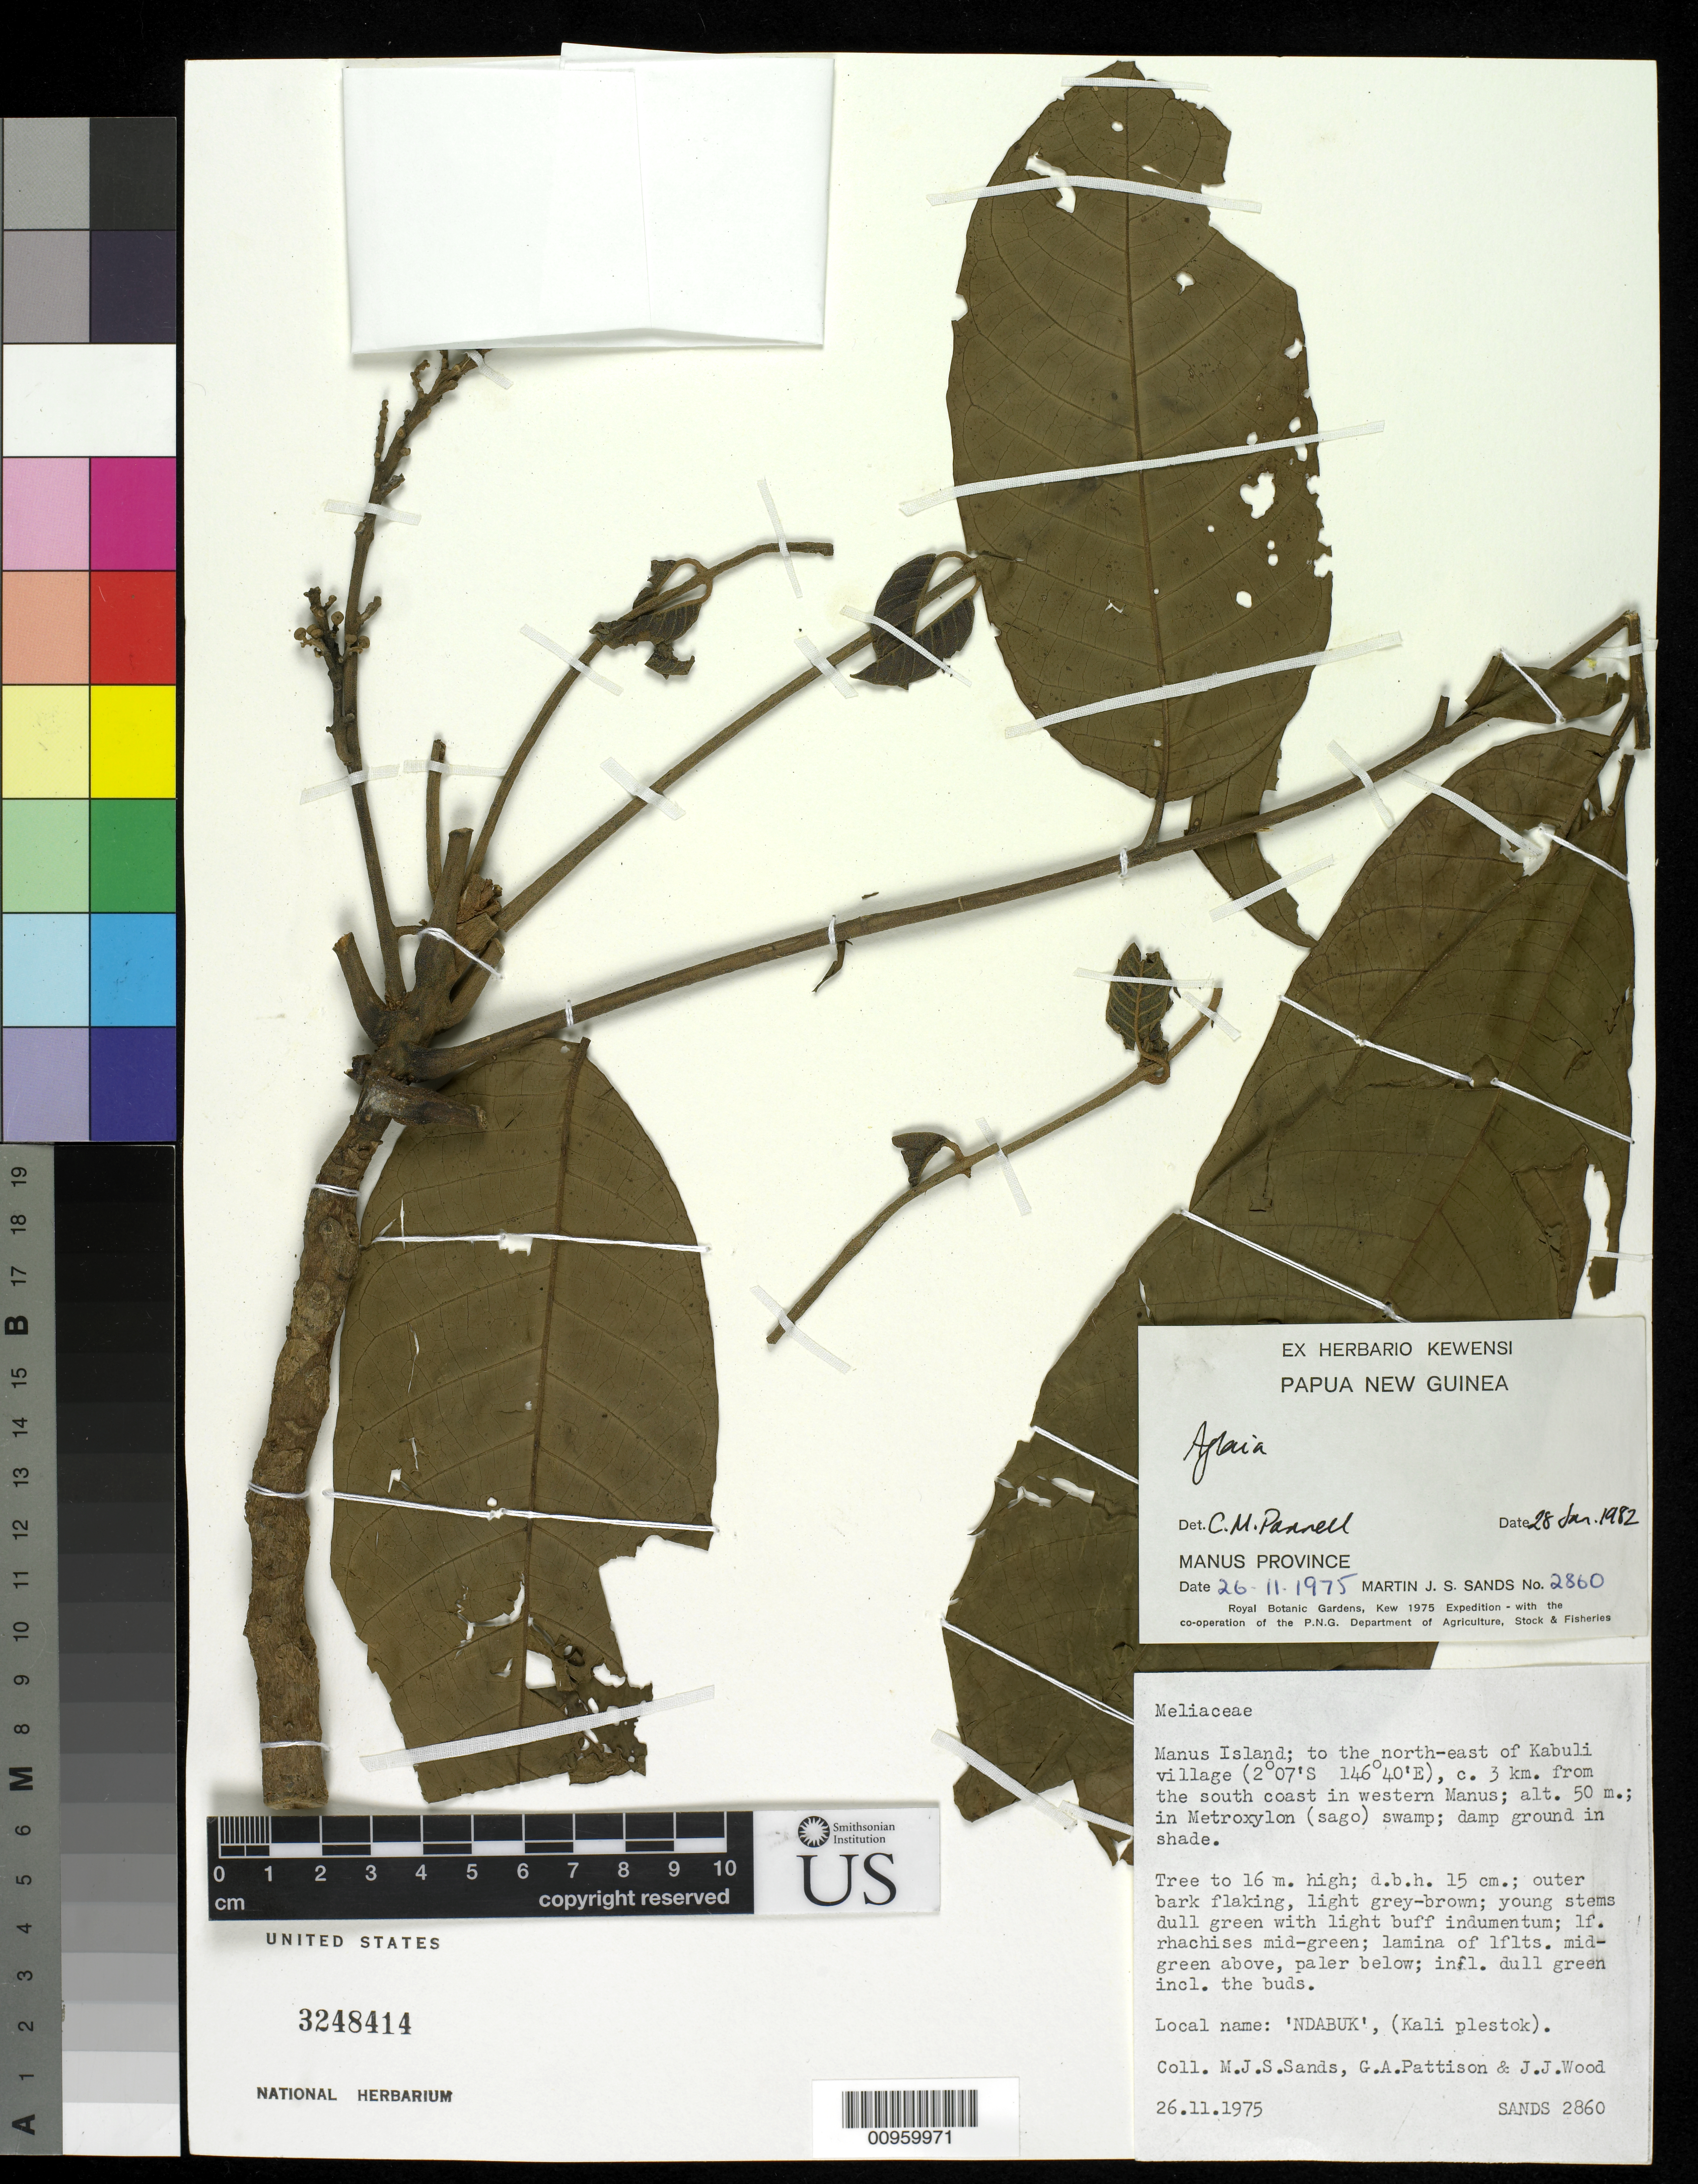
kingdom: Plantae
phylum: Tracheophyta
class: Magnoliopsida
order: Sapindales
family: Meliaceae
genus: Aglaia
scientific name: Aglaia spectabilis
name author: (Miq.) S.S. Jain & Bennet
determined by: Pannell, C. M.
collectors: M. Sands, G. Pattison & J. Wood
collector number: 2860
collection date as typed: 26 Nov 1975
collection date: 1975-11-26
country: Papua New Guinea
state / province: Manus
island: New Guinea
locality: NE of Kabuli village, c. 3 km. from the south coast in western Manus; in Metroxylon (sago) swamp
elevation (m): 50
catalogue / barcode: US 3248414